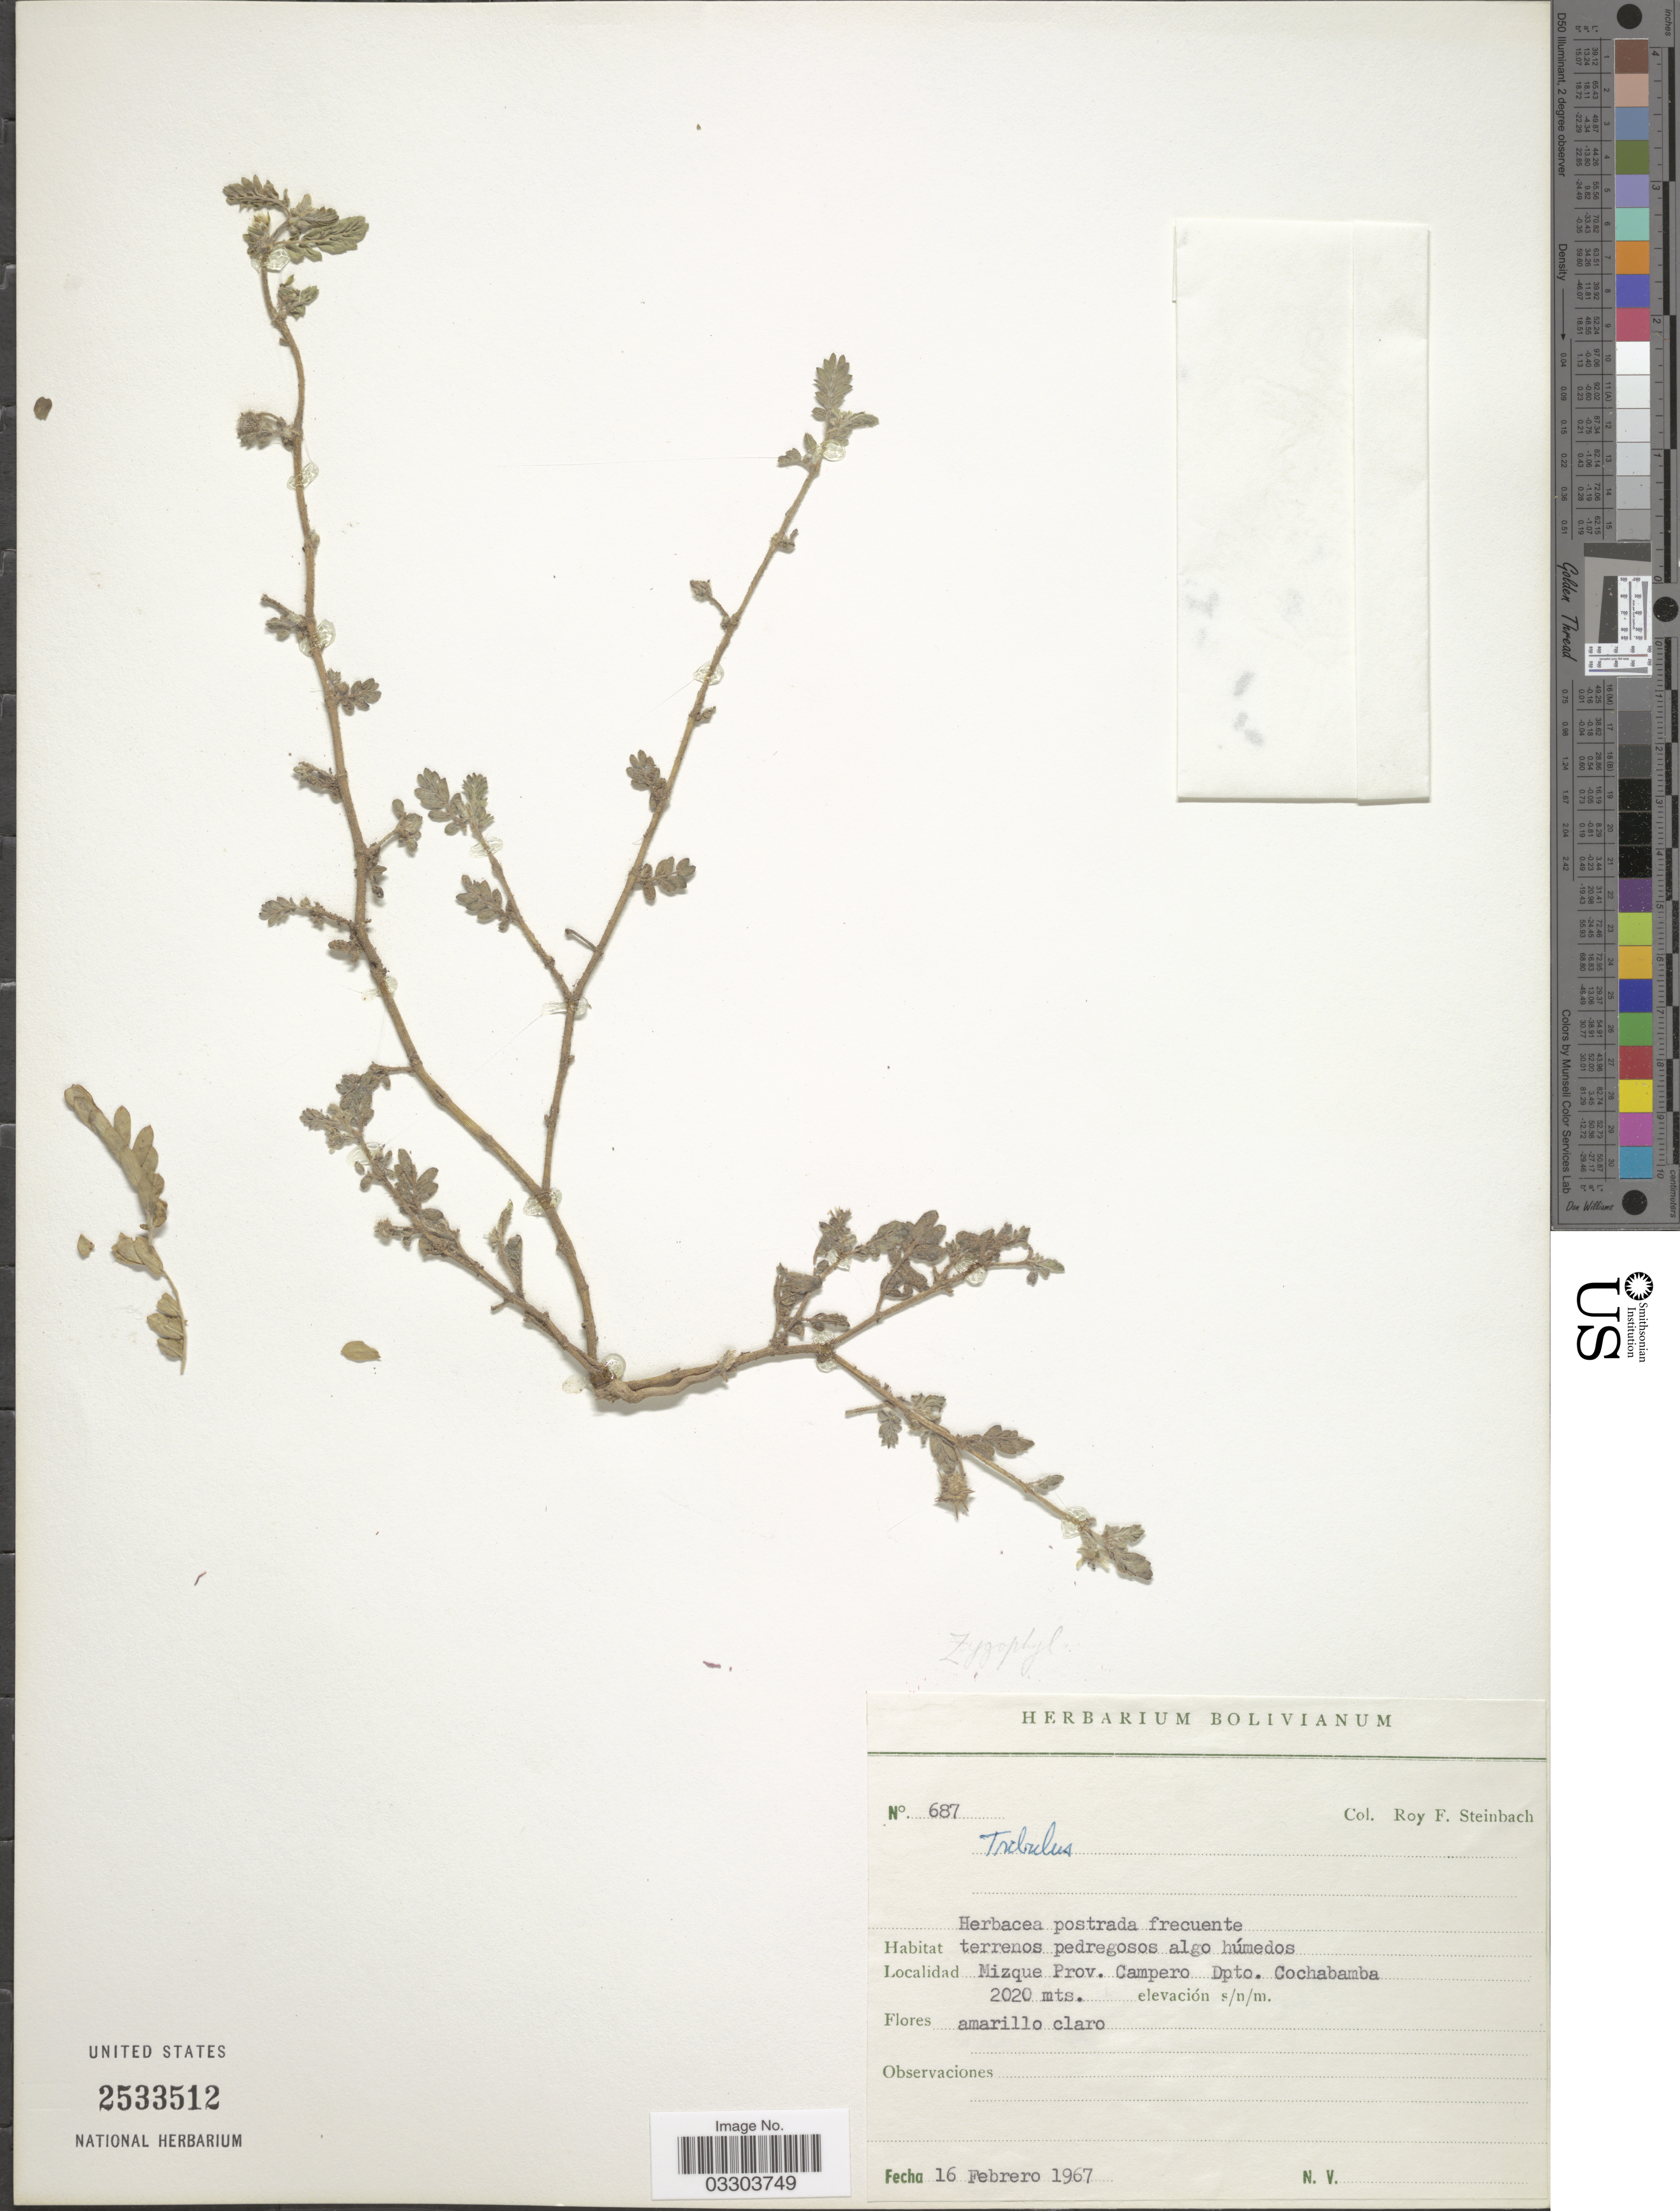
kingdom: Plantae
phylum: Tracheophyta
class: Magnoliopsida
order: Zygophyllales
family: Zygophyllaceae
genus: Tribulus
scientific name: Tribulus sp.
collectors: R. F. Steinbach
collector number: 687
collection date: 1967-02-16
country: Bolivia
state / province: Cochabamba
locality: Mizque Prov. Campero Dpto. Cochabamba.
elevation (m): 2020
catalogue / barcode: US 2533512